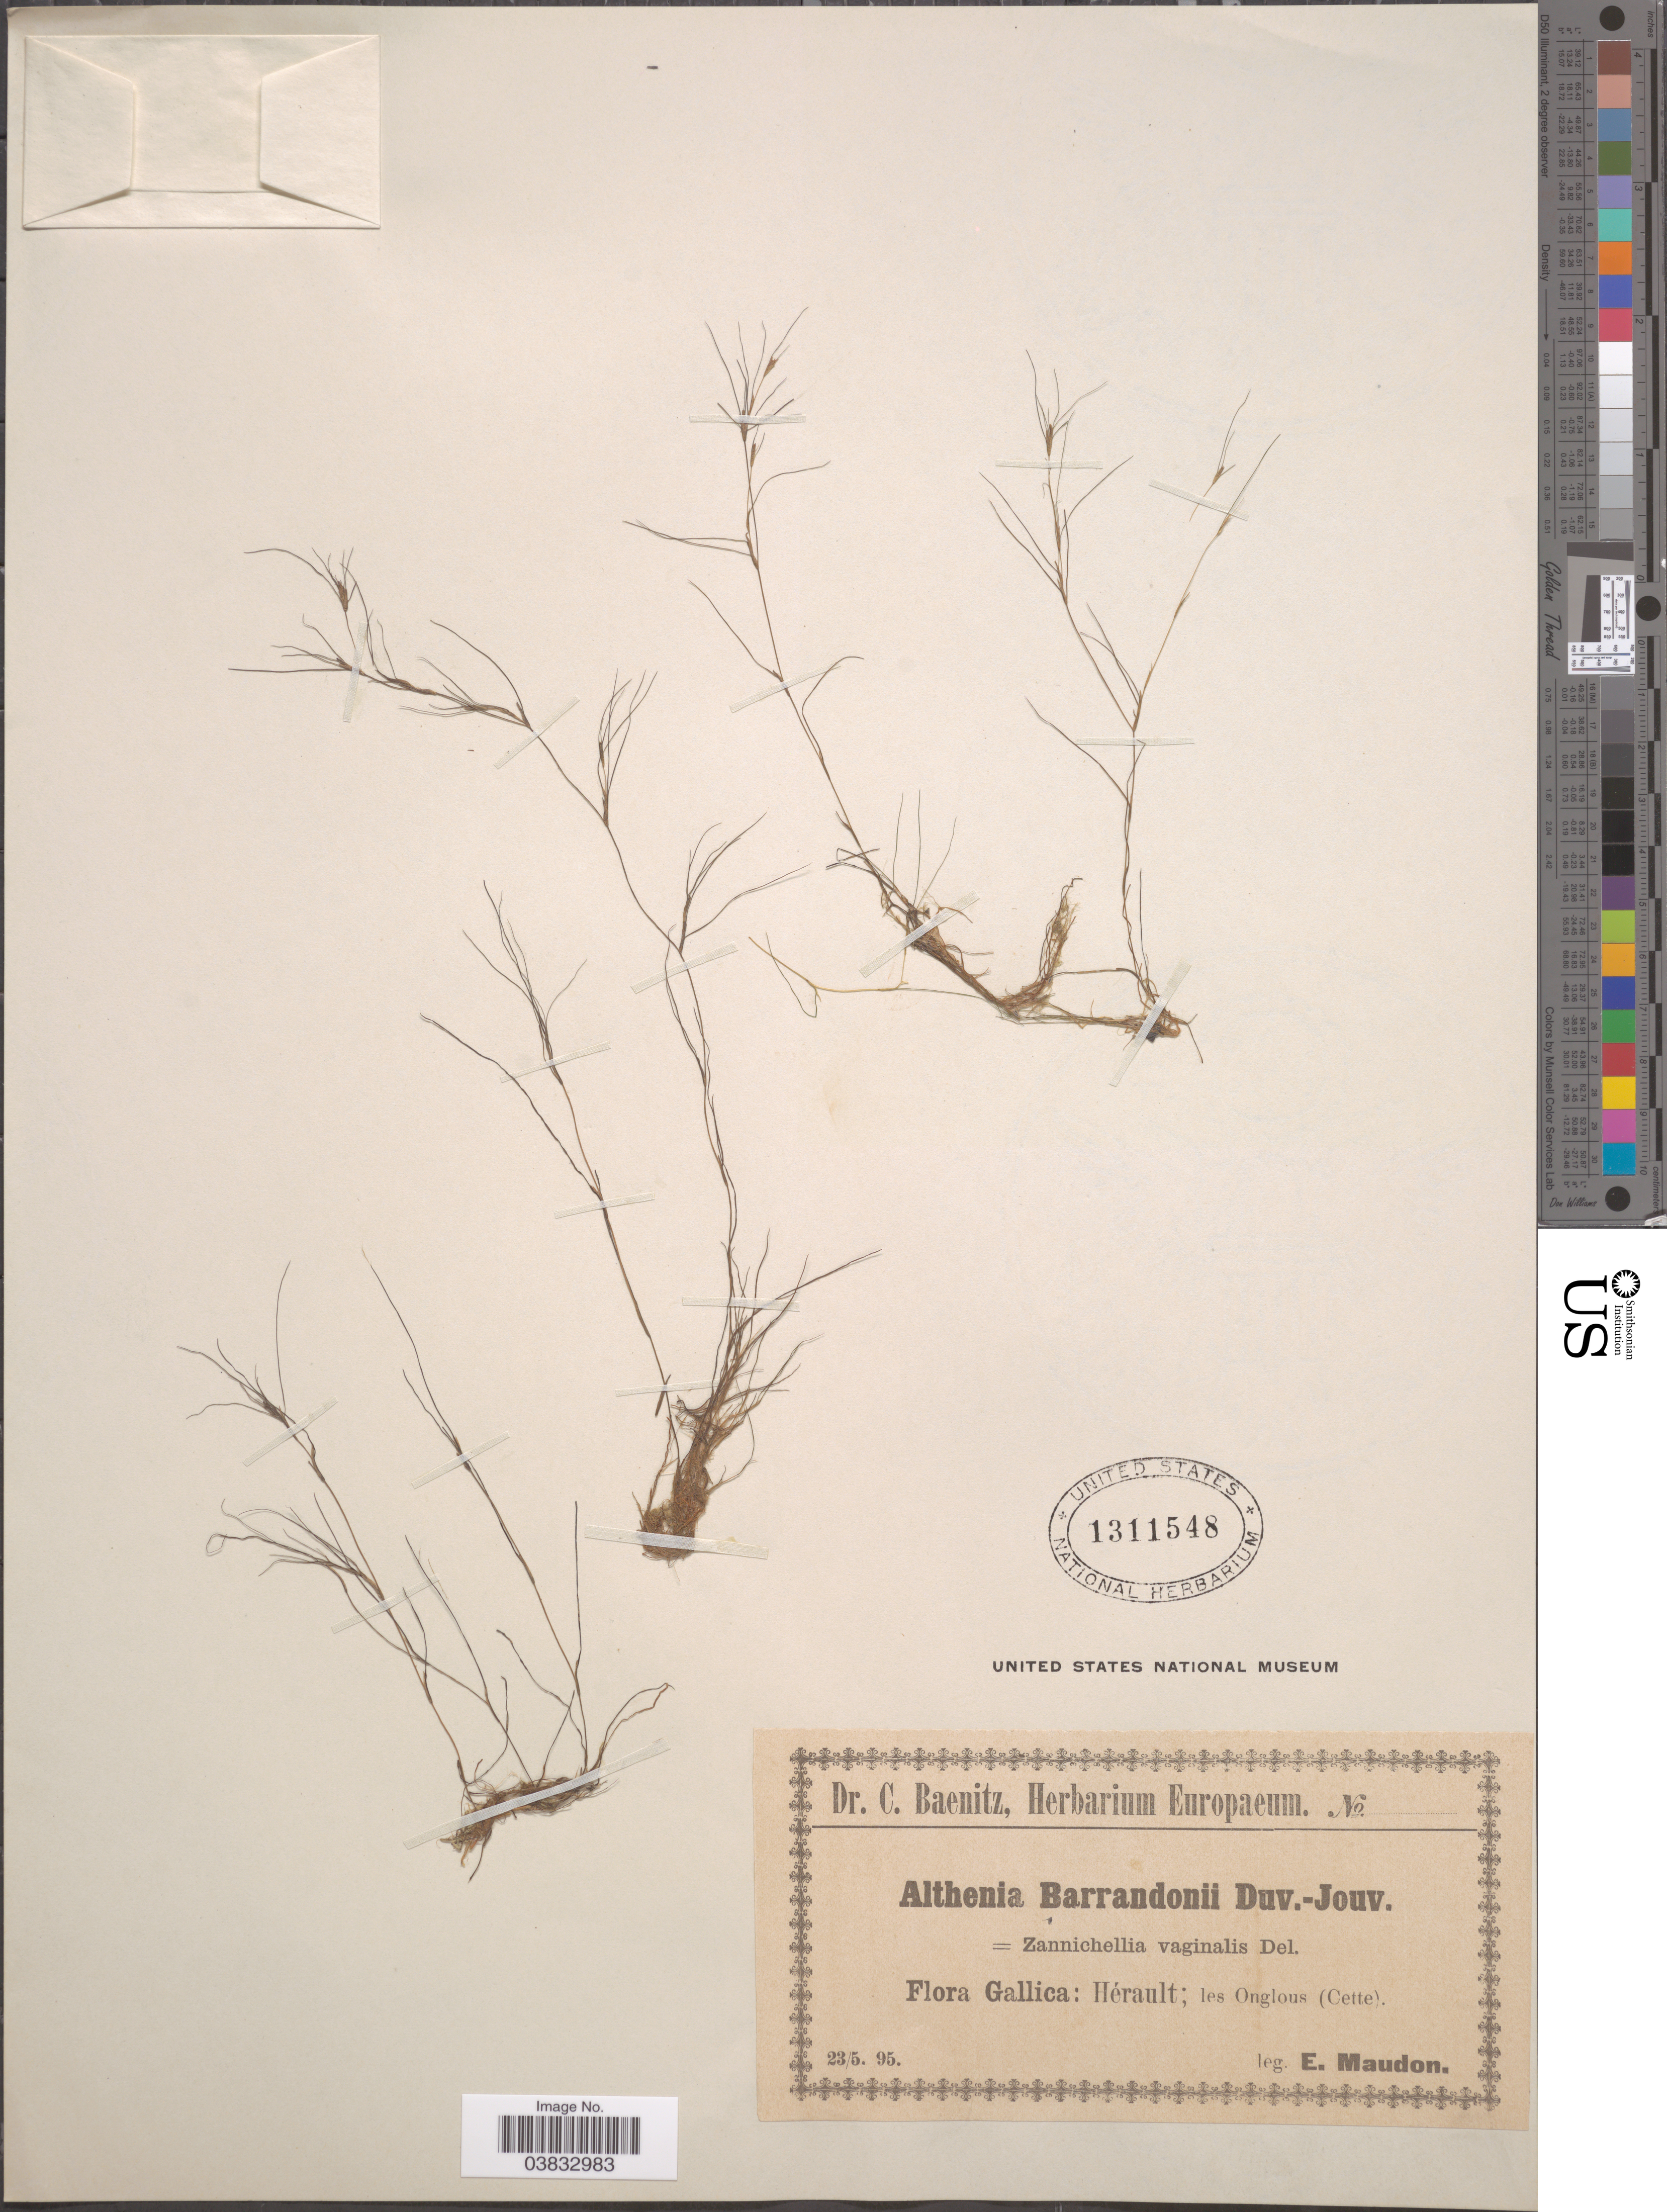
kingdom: Plantae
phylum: Tracheophyta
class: Liliopsida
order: Alismatales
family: Potamogetonaceae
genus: Althenia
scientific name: Althenia barrandonii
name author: Duval-Jouve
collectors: E. Maudon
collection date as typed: Transcribed d/m/y: 23/5/95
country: France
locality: Gallica: Hérault; les Onglous (Cette).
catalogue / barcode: US 1311548